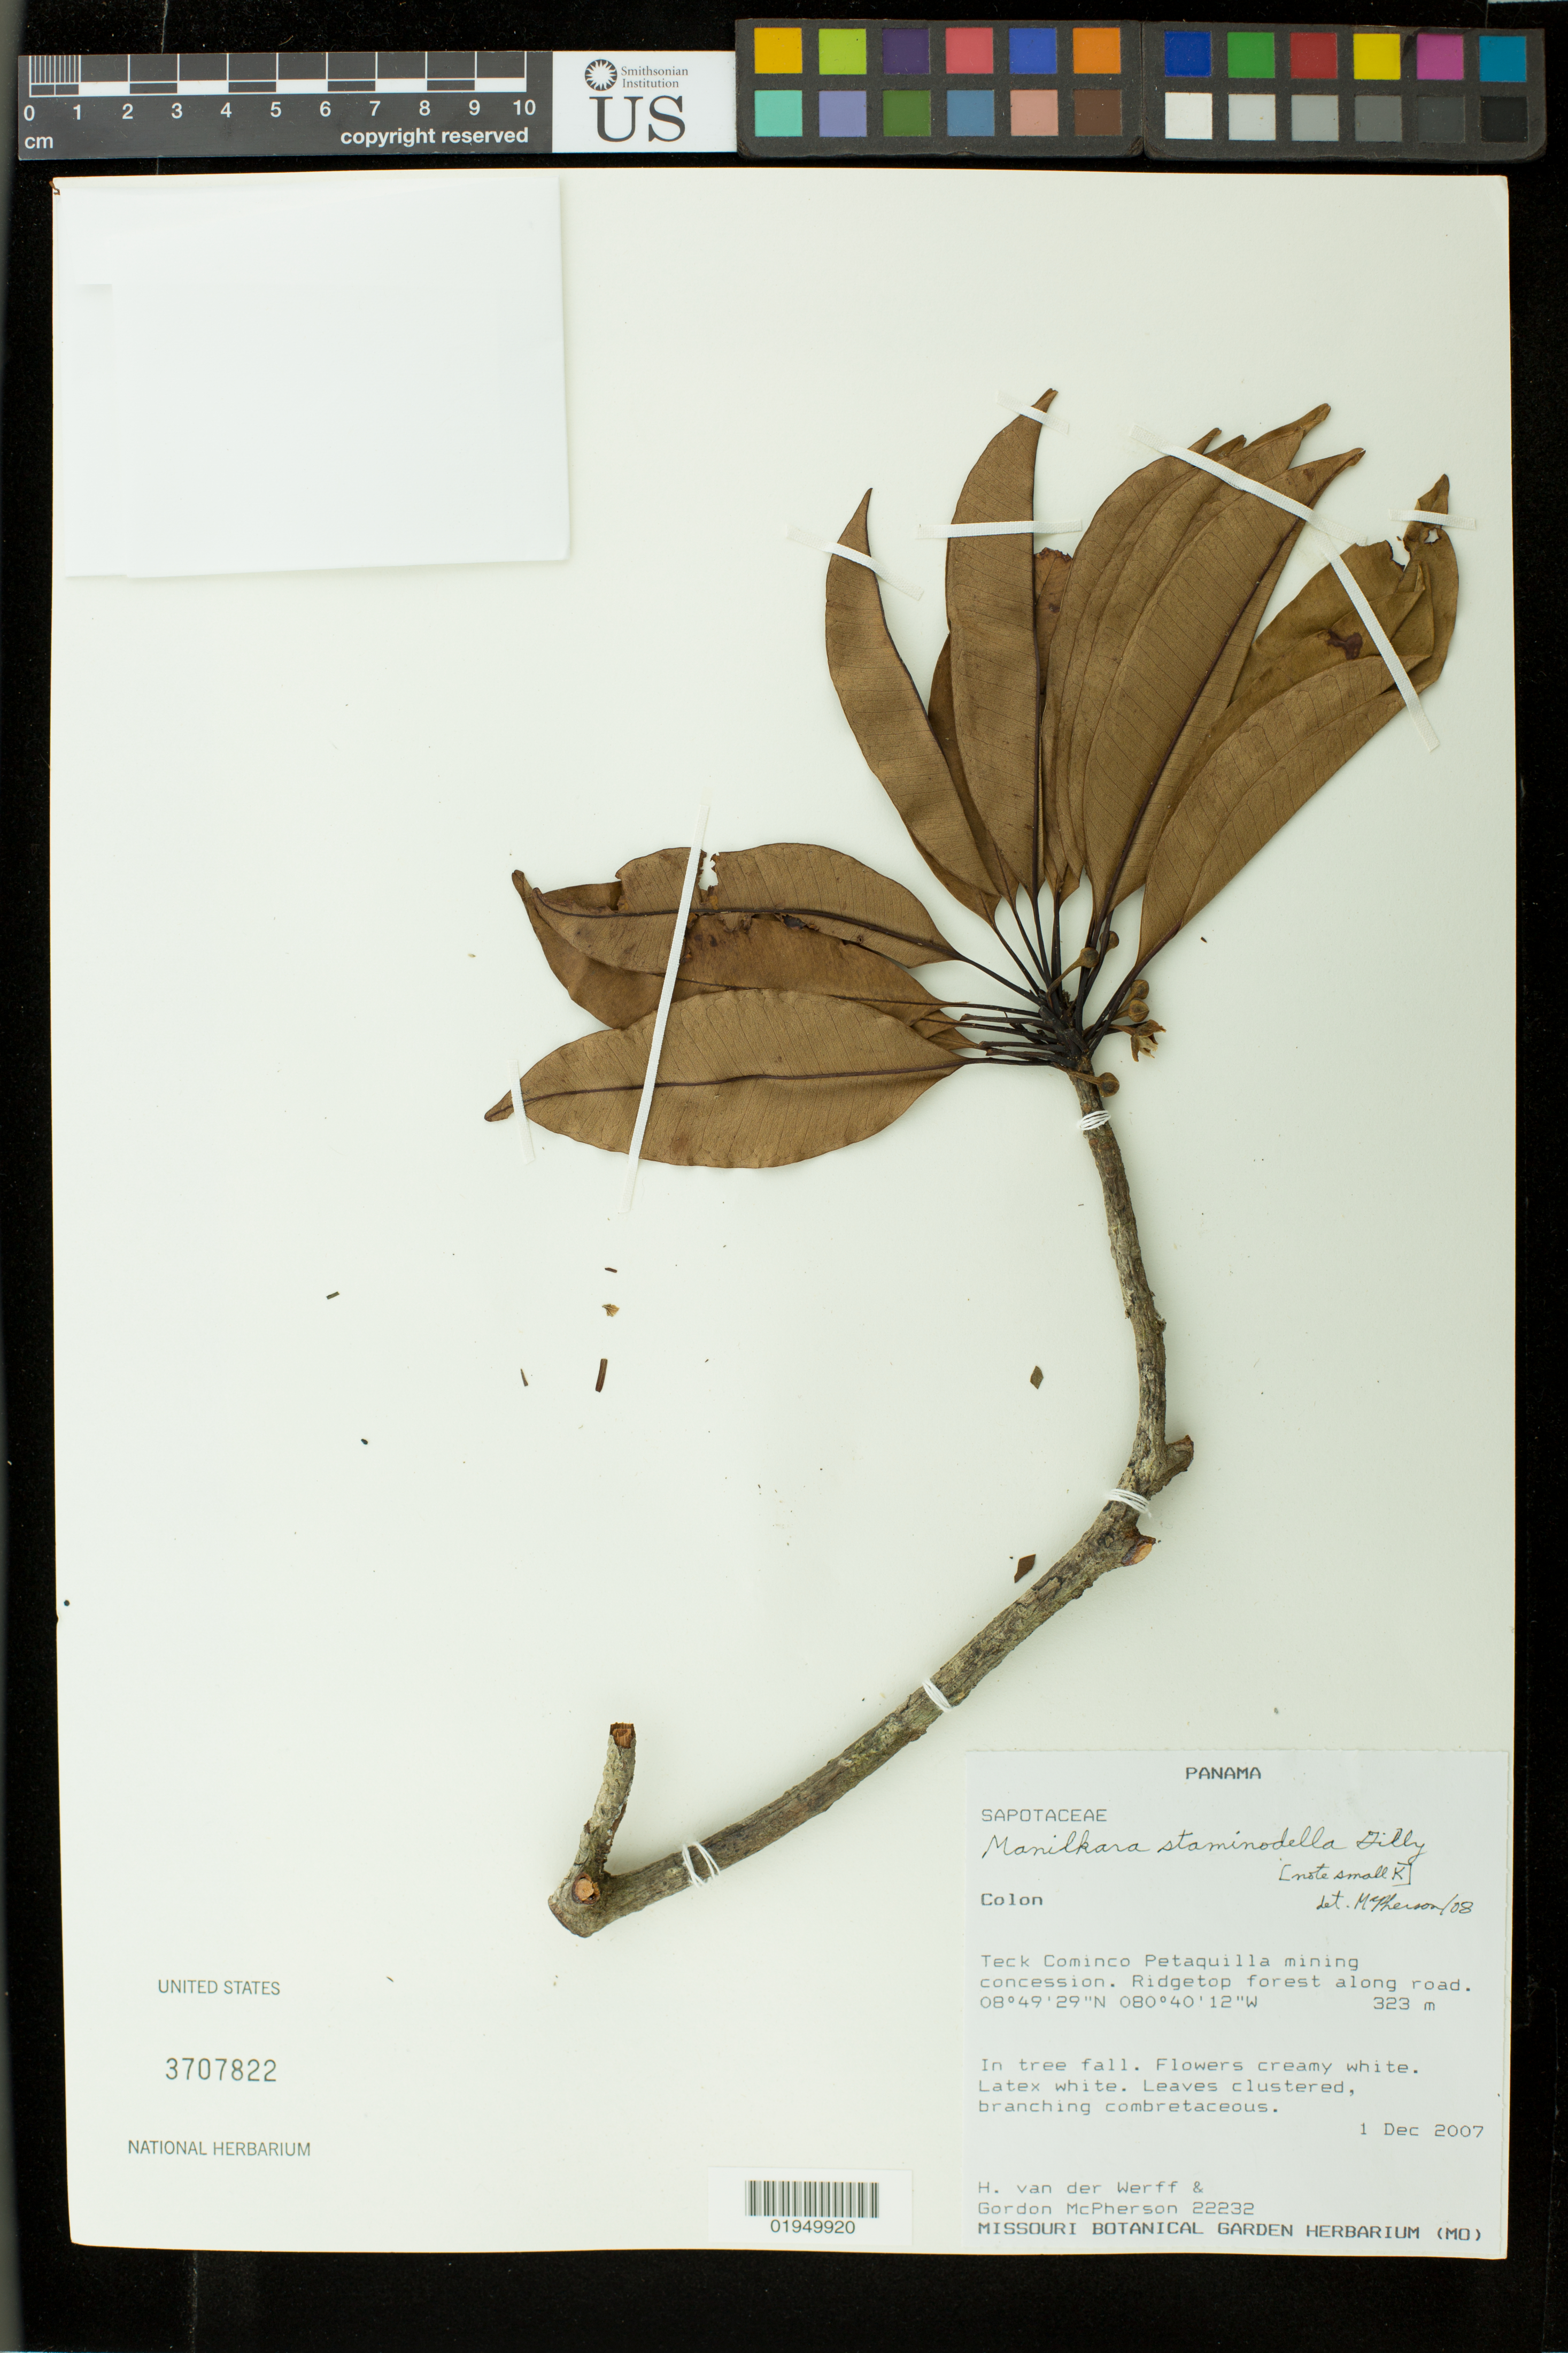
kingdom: Plantae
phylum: Tracheophyta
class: Magnoliopsida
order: Ericales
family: Sapotaceae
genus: Manilkara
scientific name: Manilkara staminodella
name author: Gilly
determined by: McPherson, G. D., (MO), Missouri Botanical Garden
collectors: G. D. McPherson & H. van der Werff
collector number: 22232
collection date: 2007-12-01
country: Panama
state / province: Colón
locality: Teck Cominco Petaquilla mining concession. Ridgetop forest along road.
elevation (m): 323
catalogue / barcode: US 3707822